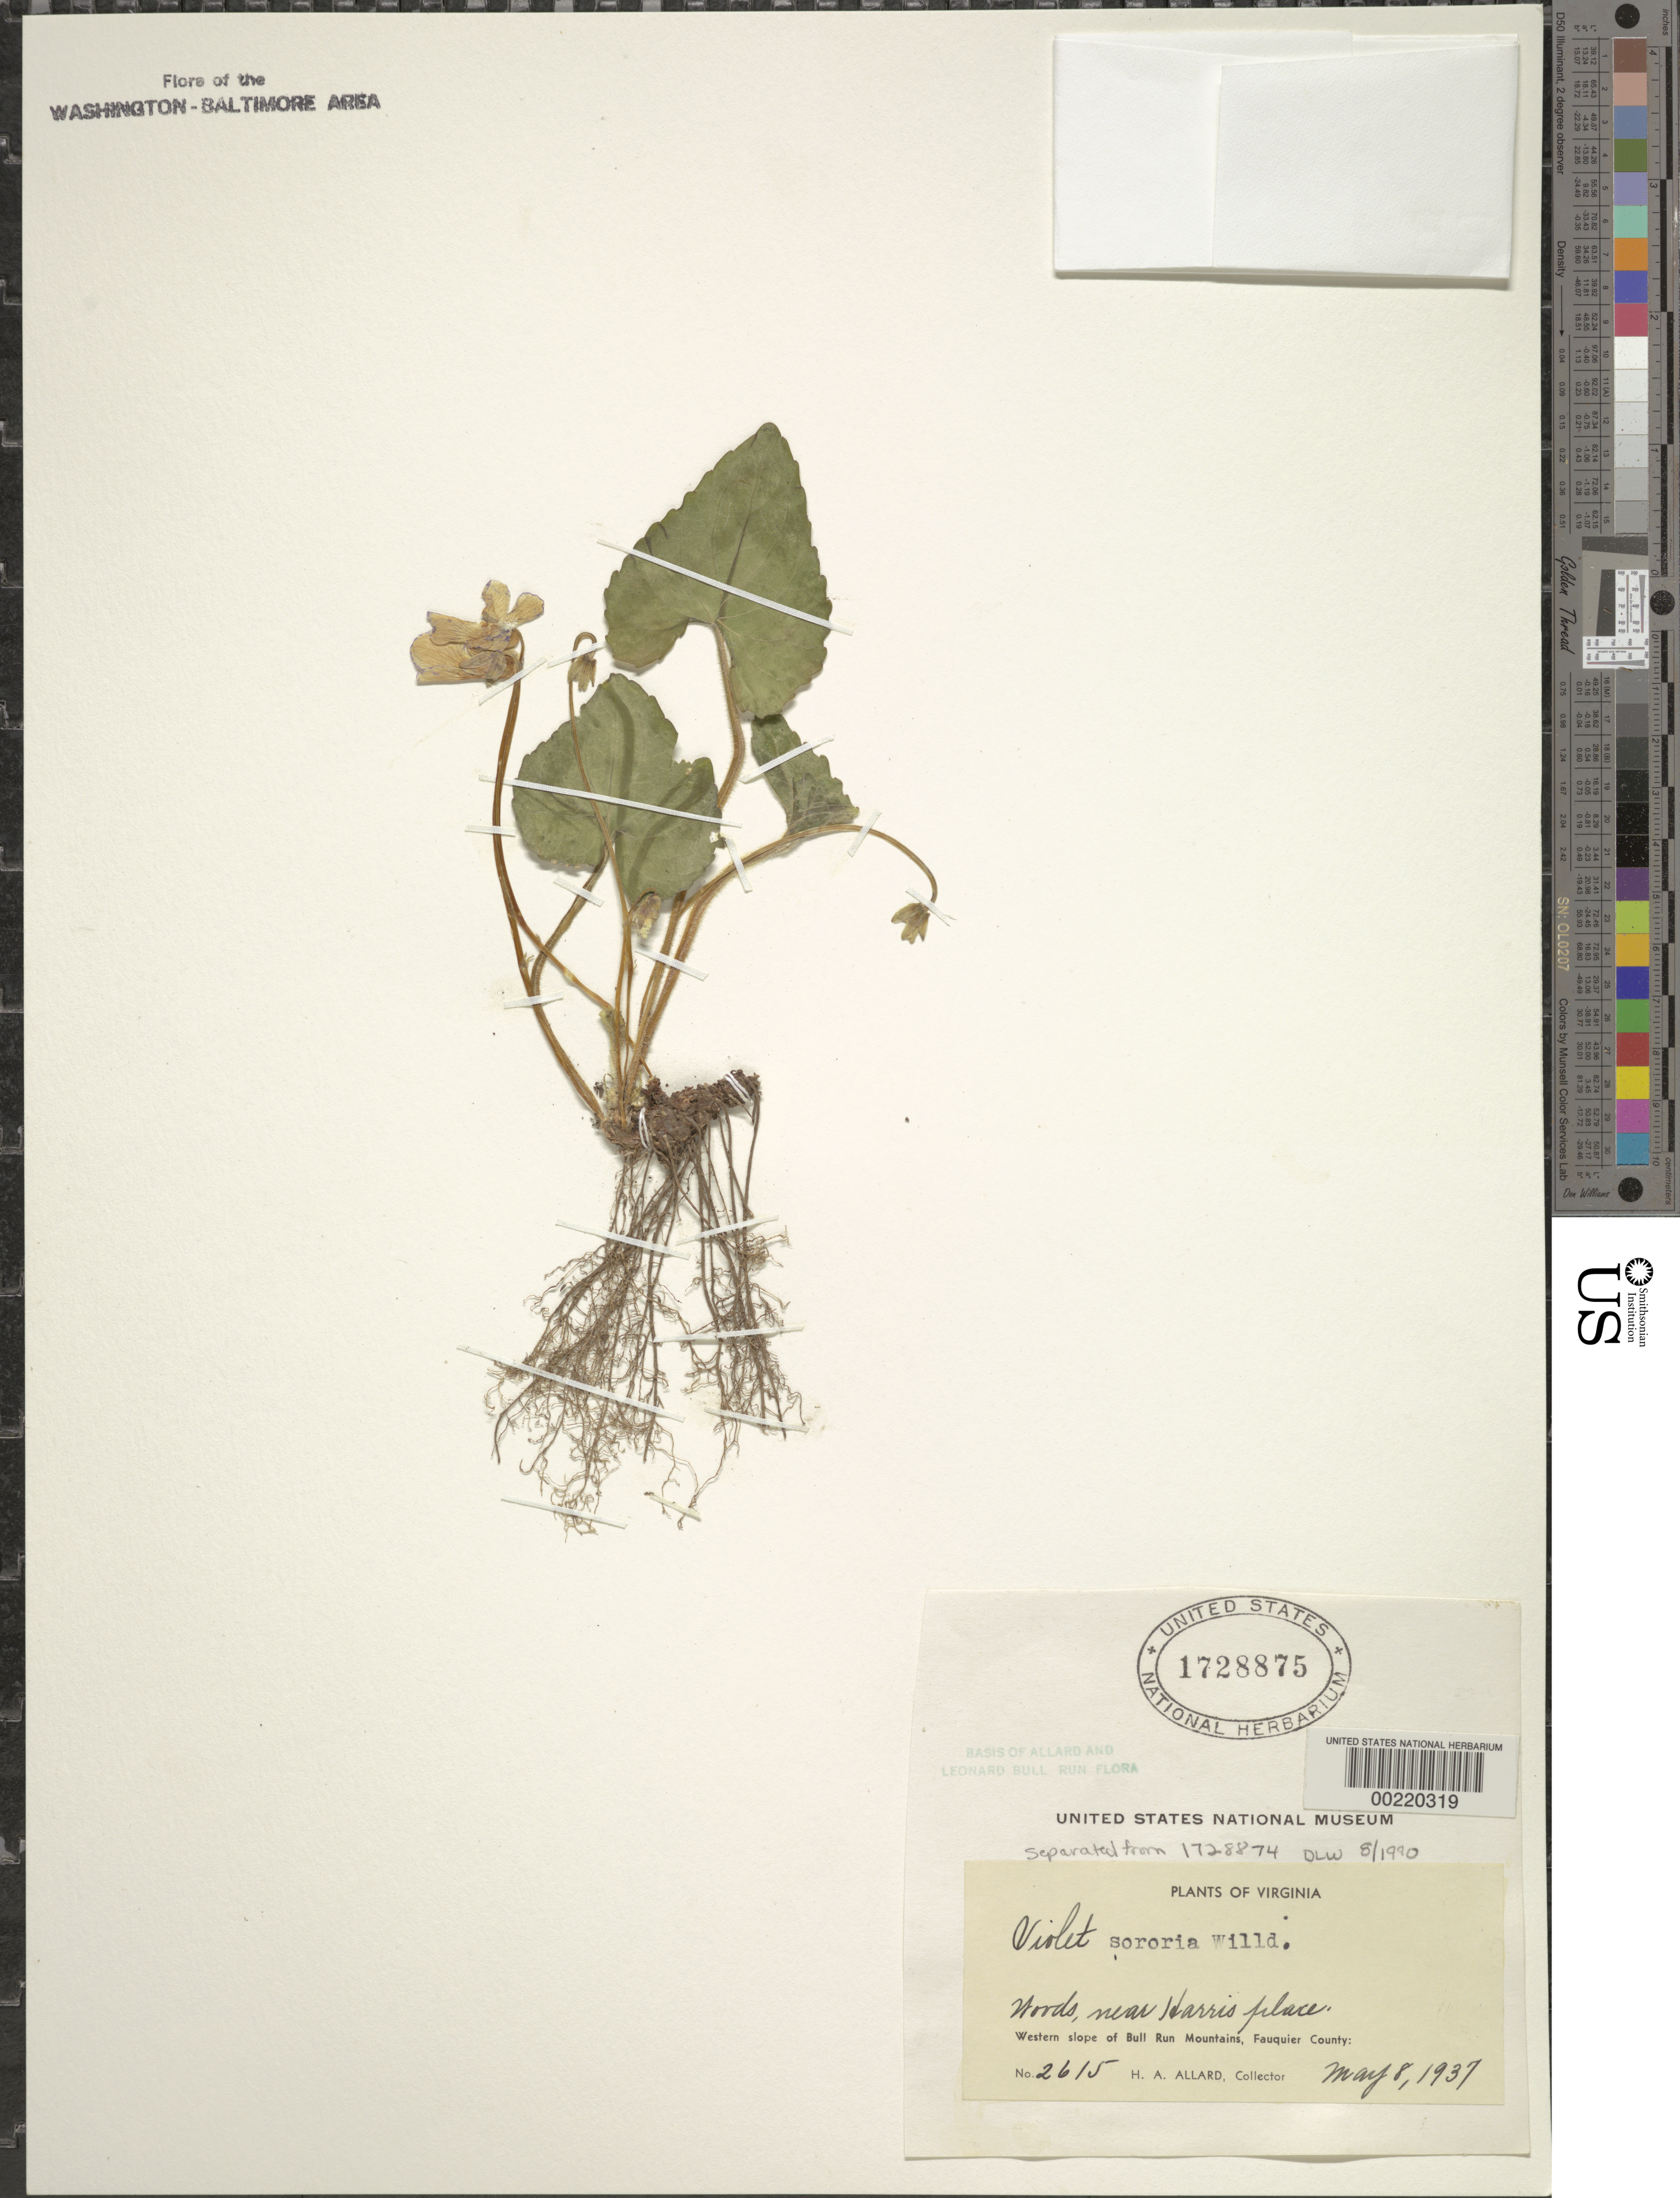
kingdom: Plantae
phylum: Tracheophyta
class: Magnoliopsida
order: Malpighiales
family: Violaceae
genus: Viola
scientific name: Viola sororia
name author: Willd.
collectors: H. A. Allard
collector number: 2615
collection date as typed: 08 May 1937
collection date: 1937-05-08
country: United States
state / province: Virginia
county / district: Fauquier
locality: Harris Place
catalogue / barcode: US 1728875